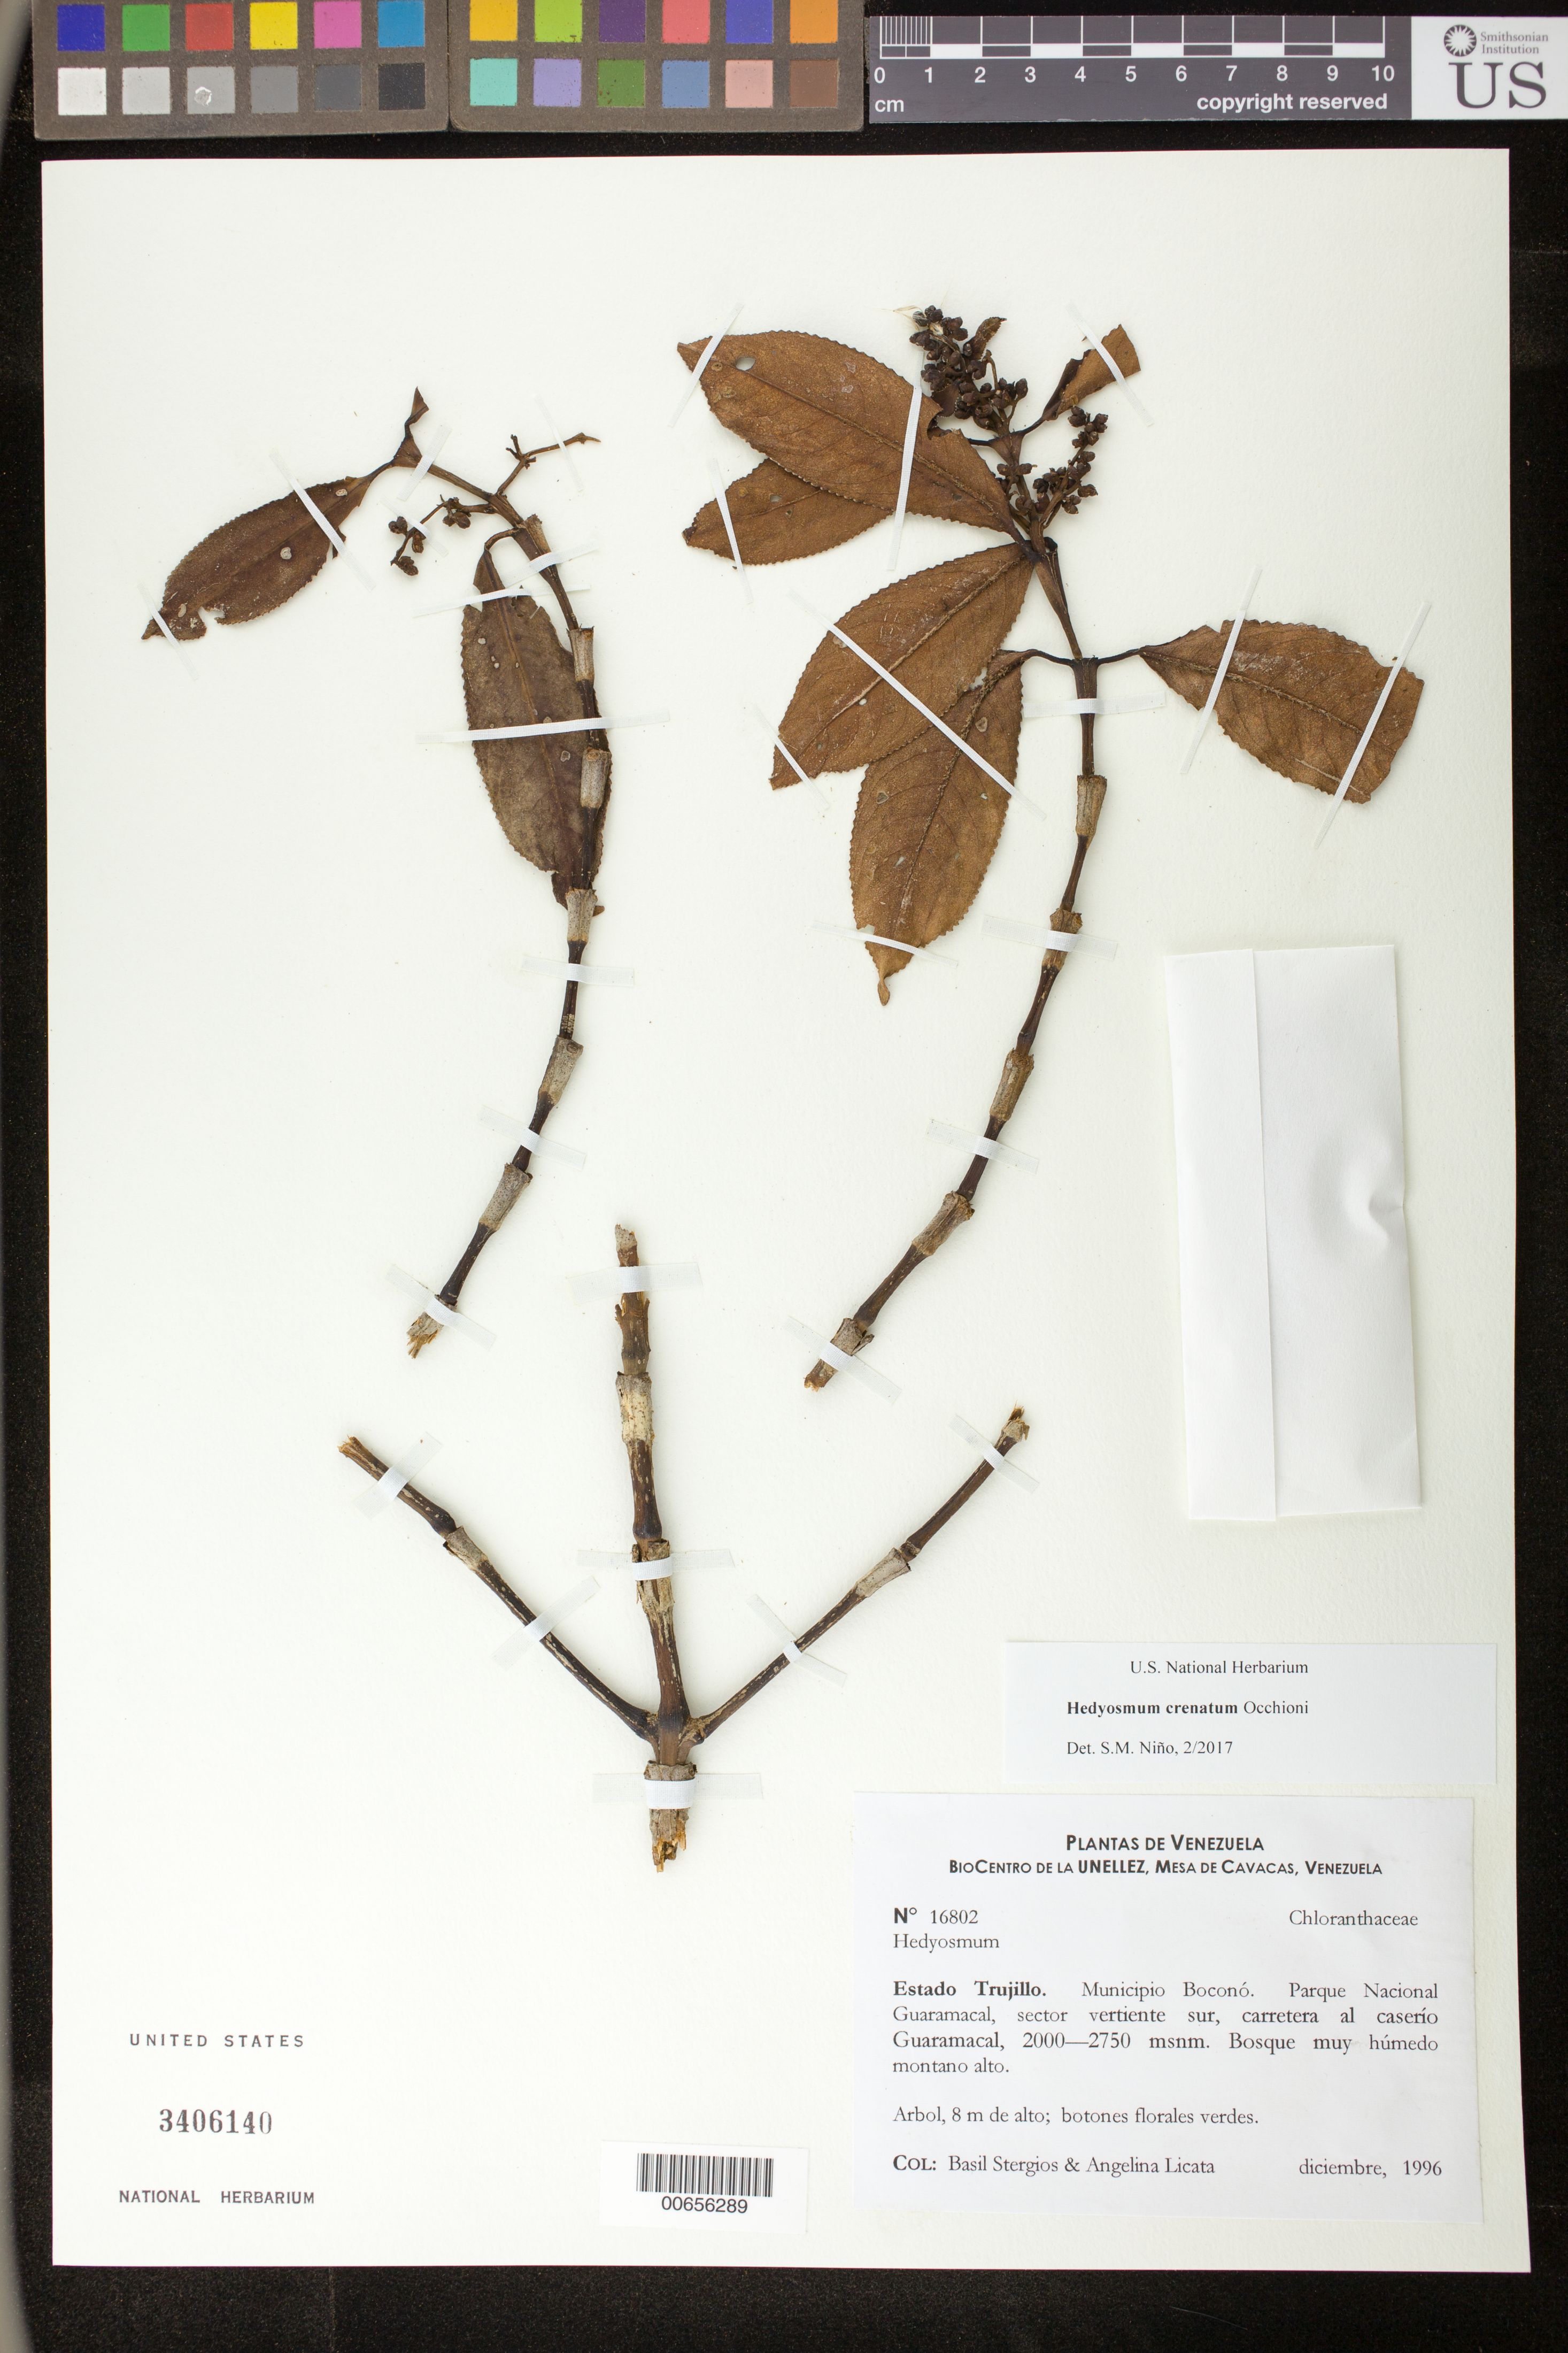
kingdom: Plantae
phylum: Tracheophyta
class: Magnoliopsida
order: Chloranthales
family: Chloranthaceae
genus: Hedyosmum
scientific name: Hedyosmum crenatum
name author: Occhioni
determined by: Niño, S. M., (PORT), BioCentro-UNELLEZ (VENEZUELA)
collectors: B. G. Stergios & A. Licata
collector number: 16802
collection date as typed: Dec 1996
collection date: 1996-12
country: Venezuela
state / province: Trujillo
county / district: Boconó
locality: Parque Nacional Guaramacal, vertiente S, carretera Guaramacal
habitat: Bosque muy húmedo montano alto.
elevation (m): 2000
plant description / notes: PORT, TEX, US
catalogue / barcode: US 3406140